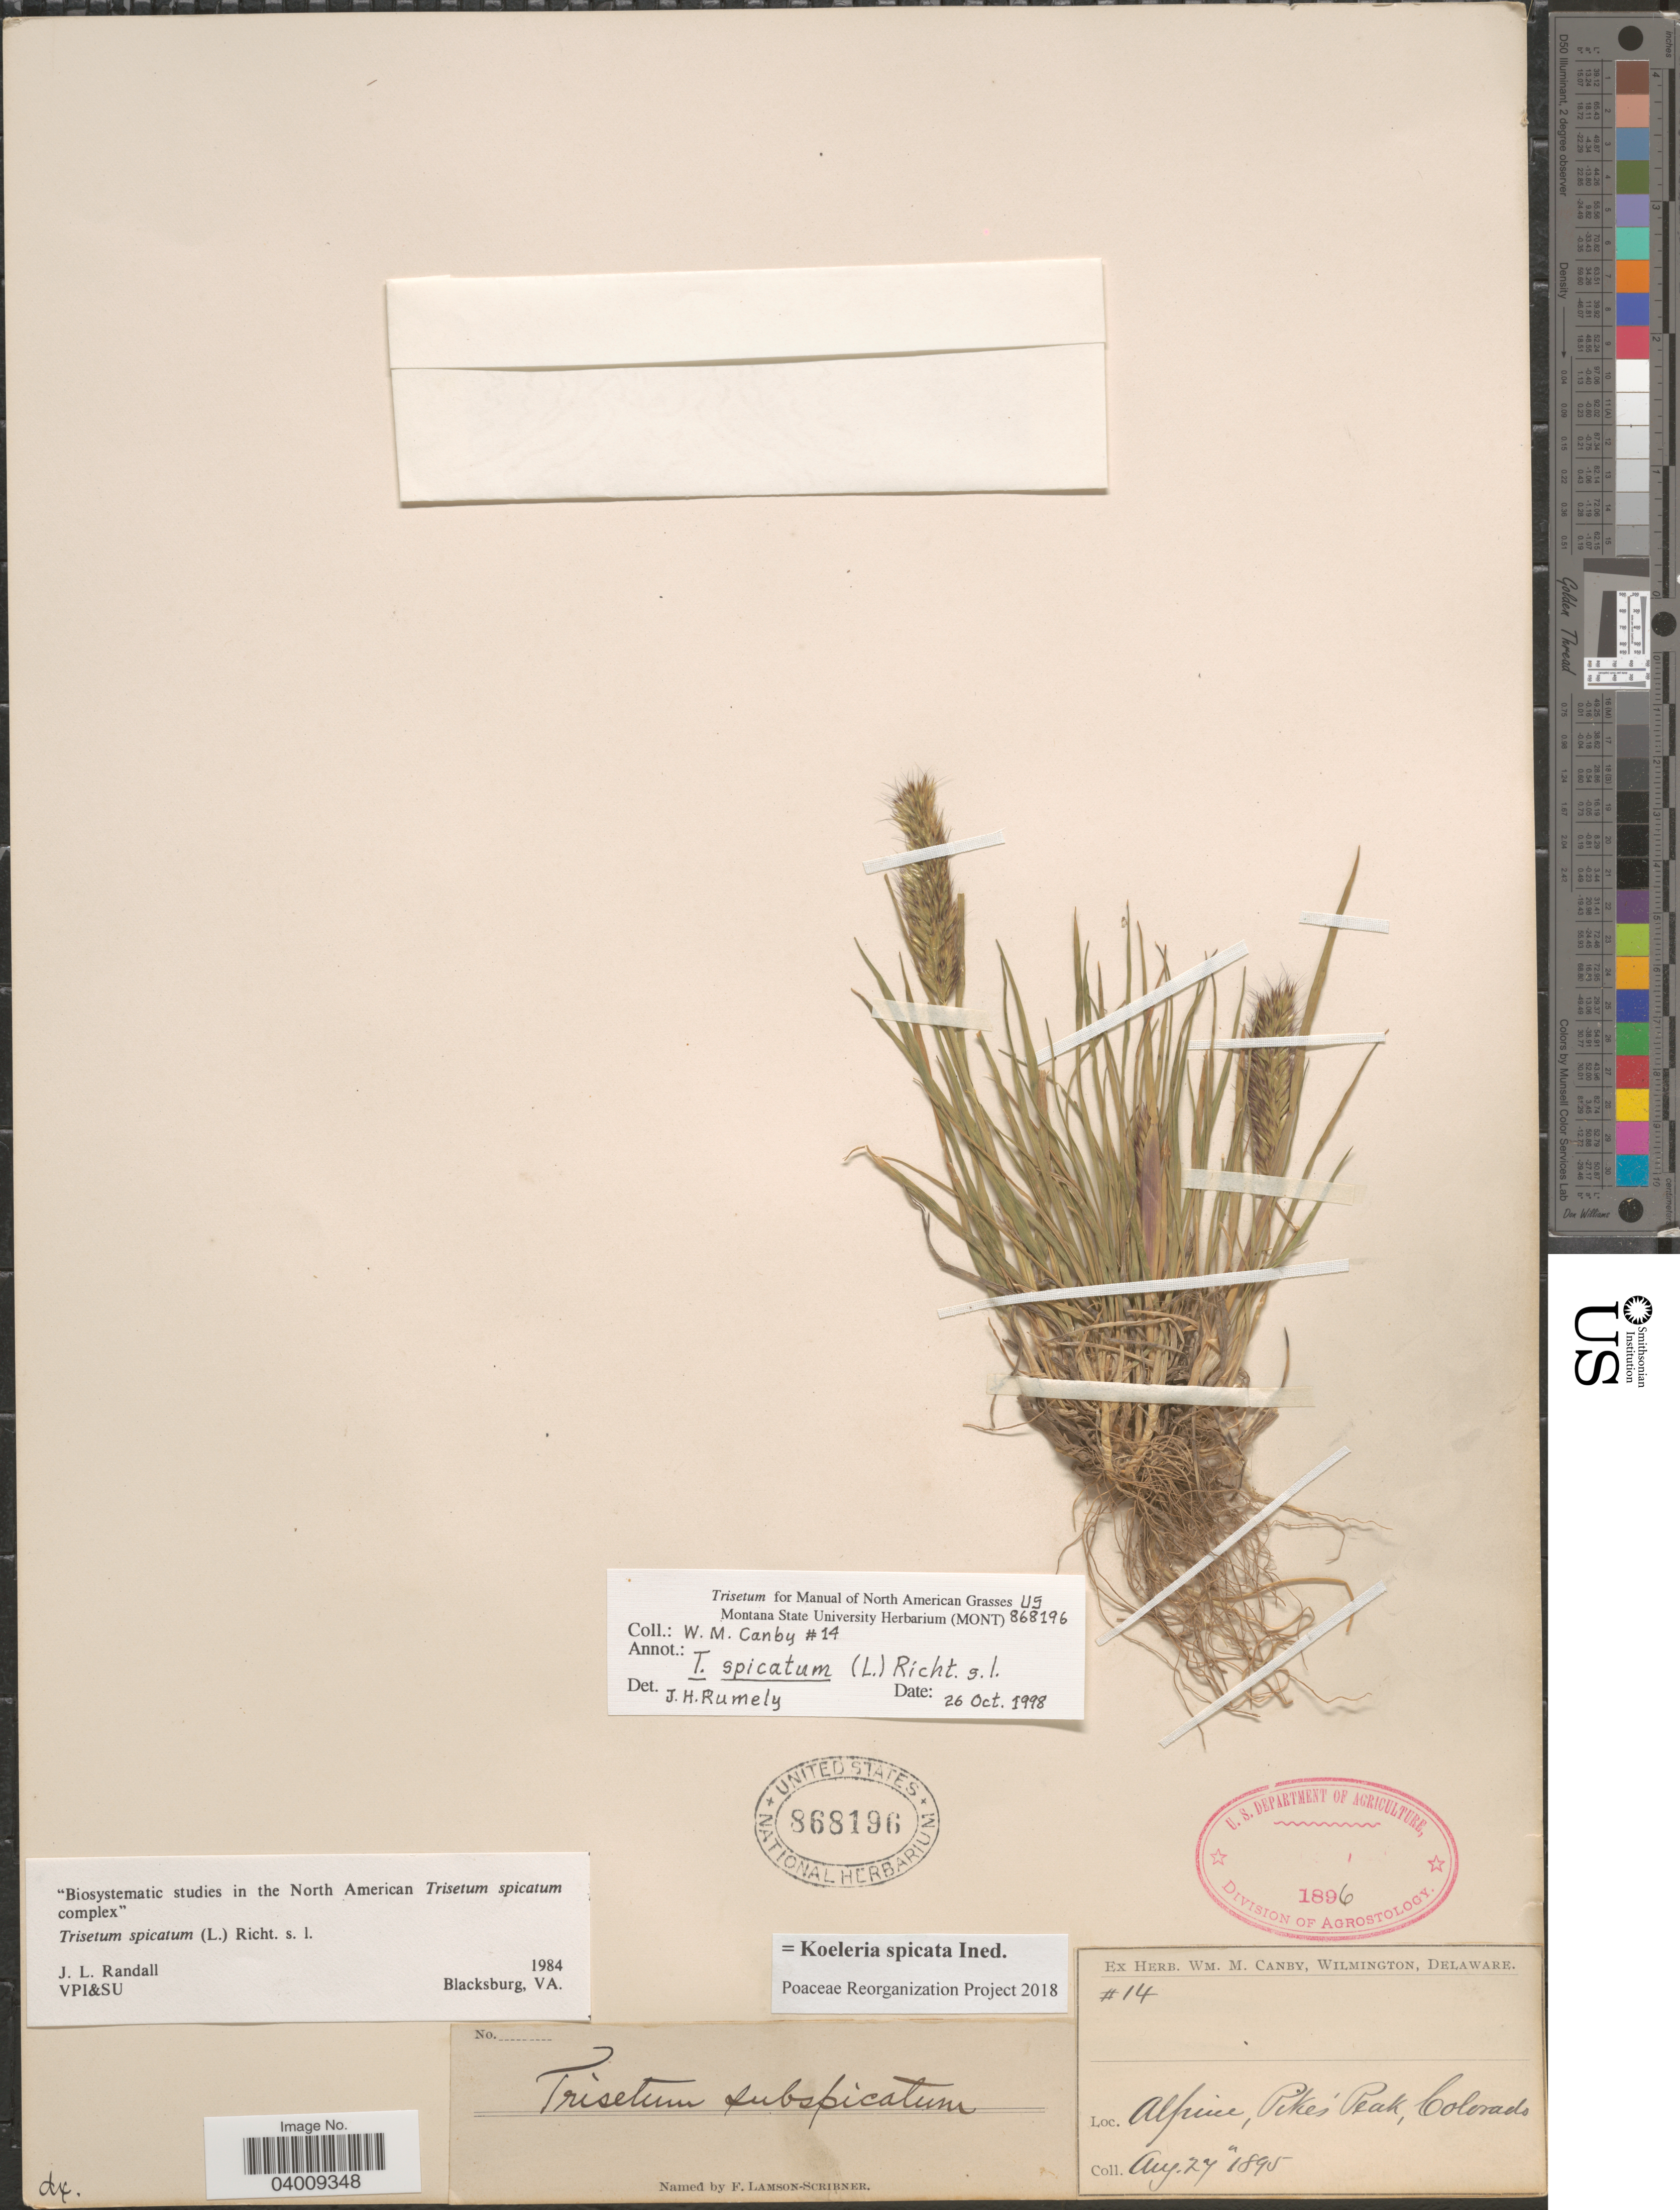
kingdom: Plantae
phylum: Tracheophyta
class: Liliopsida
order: Poales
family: Poaceae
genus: Koeleria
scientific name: Koeleria spicata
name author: (L.) Barberá et al.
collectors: ex herb. W.M. Canby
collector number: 14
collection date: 1895-08-27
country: United States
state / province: Colorado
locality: Alpine, Pike's Peak.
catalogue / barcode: US 868196